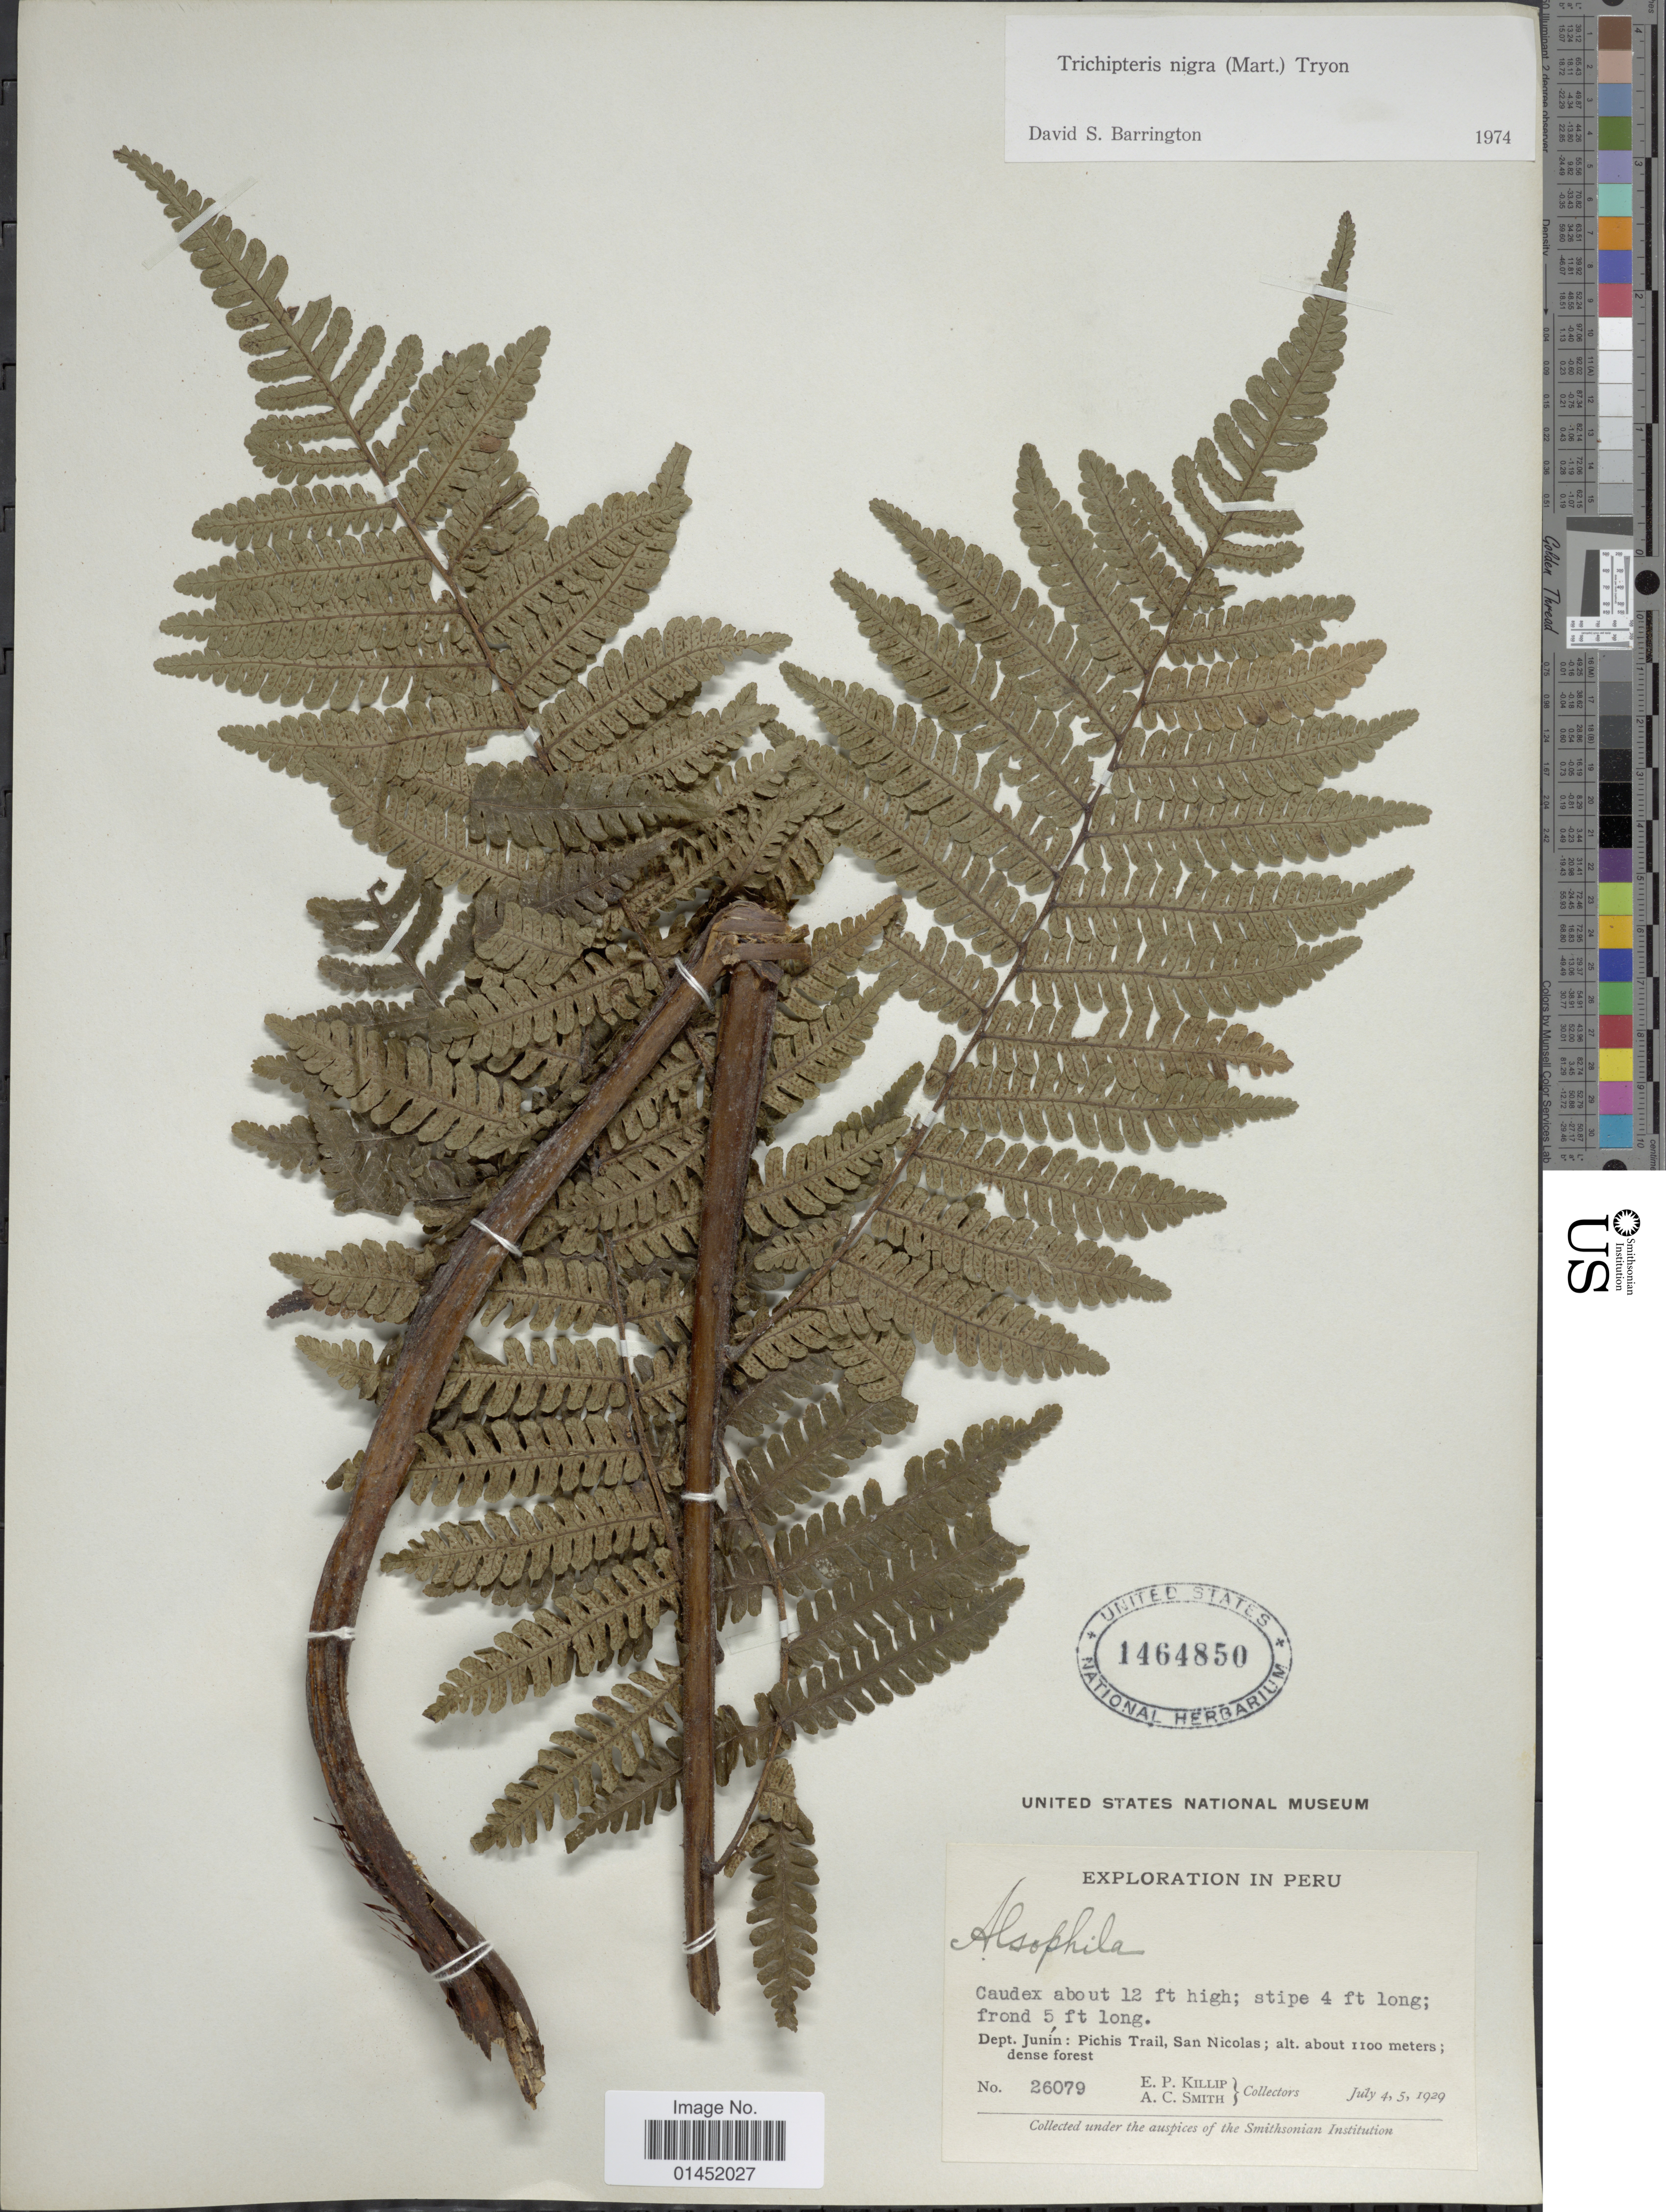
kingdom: Plantae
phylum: Tracheophyta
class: Polypodiopsida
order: Cyatheales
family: Cyatheaceae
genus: Cyathea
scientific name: Cyathea lasiosora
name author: (Mett. ex Kuhn) Domin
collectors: E. P. Killip & A. C. Smith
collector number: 26079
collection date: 1929-07-04/1929-07-05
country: Peru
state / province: Junín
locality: Dept. Junín: Pichis Trail, San Nicolas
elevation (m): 1100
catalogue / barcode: US 1464850